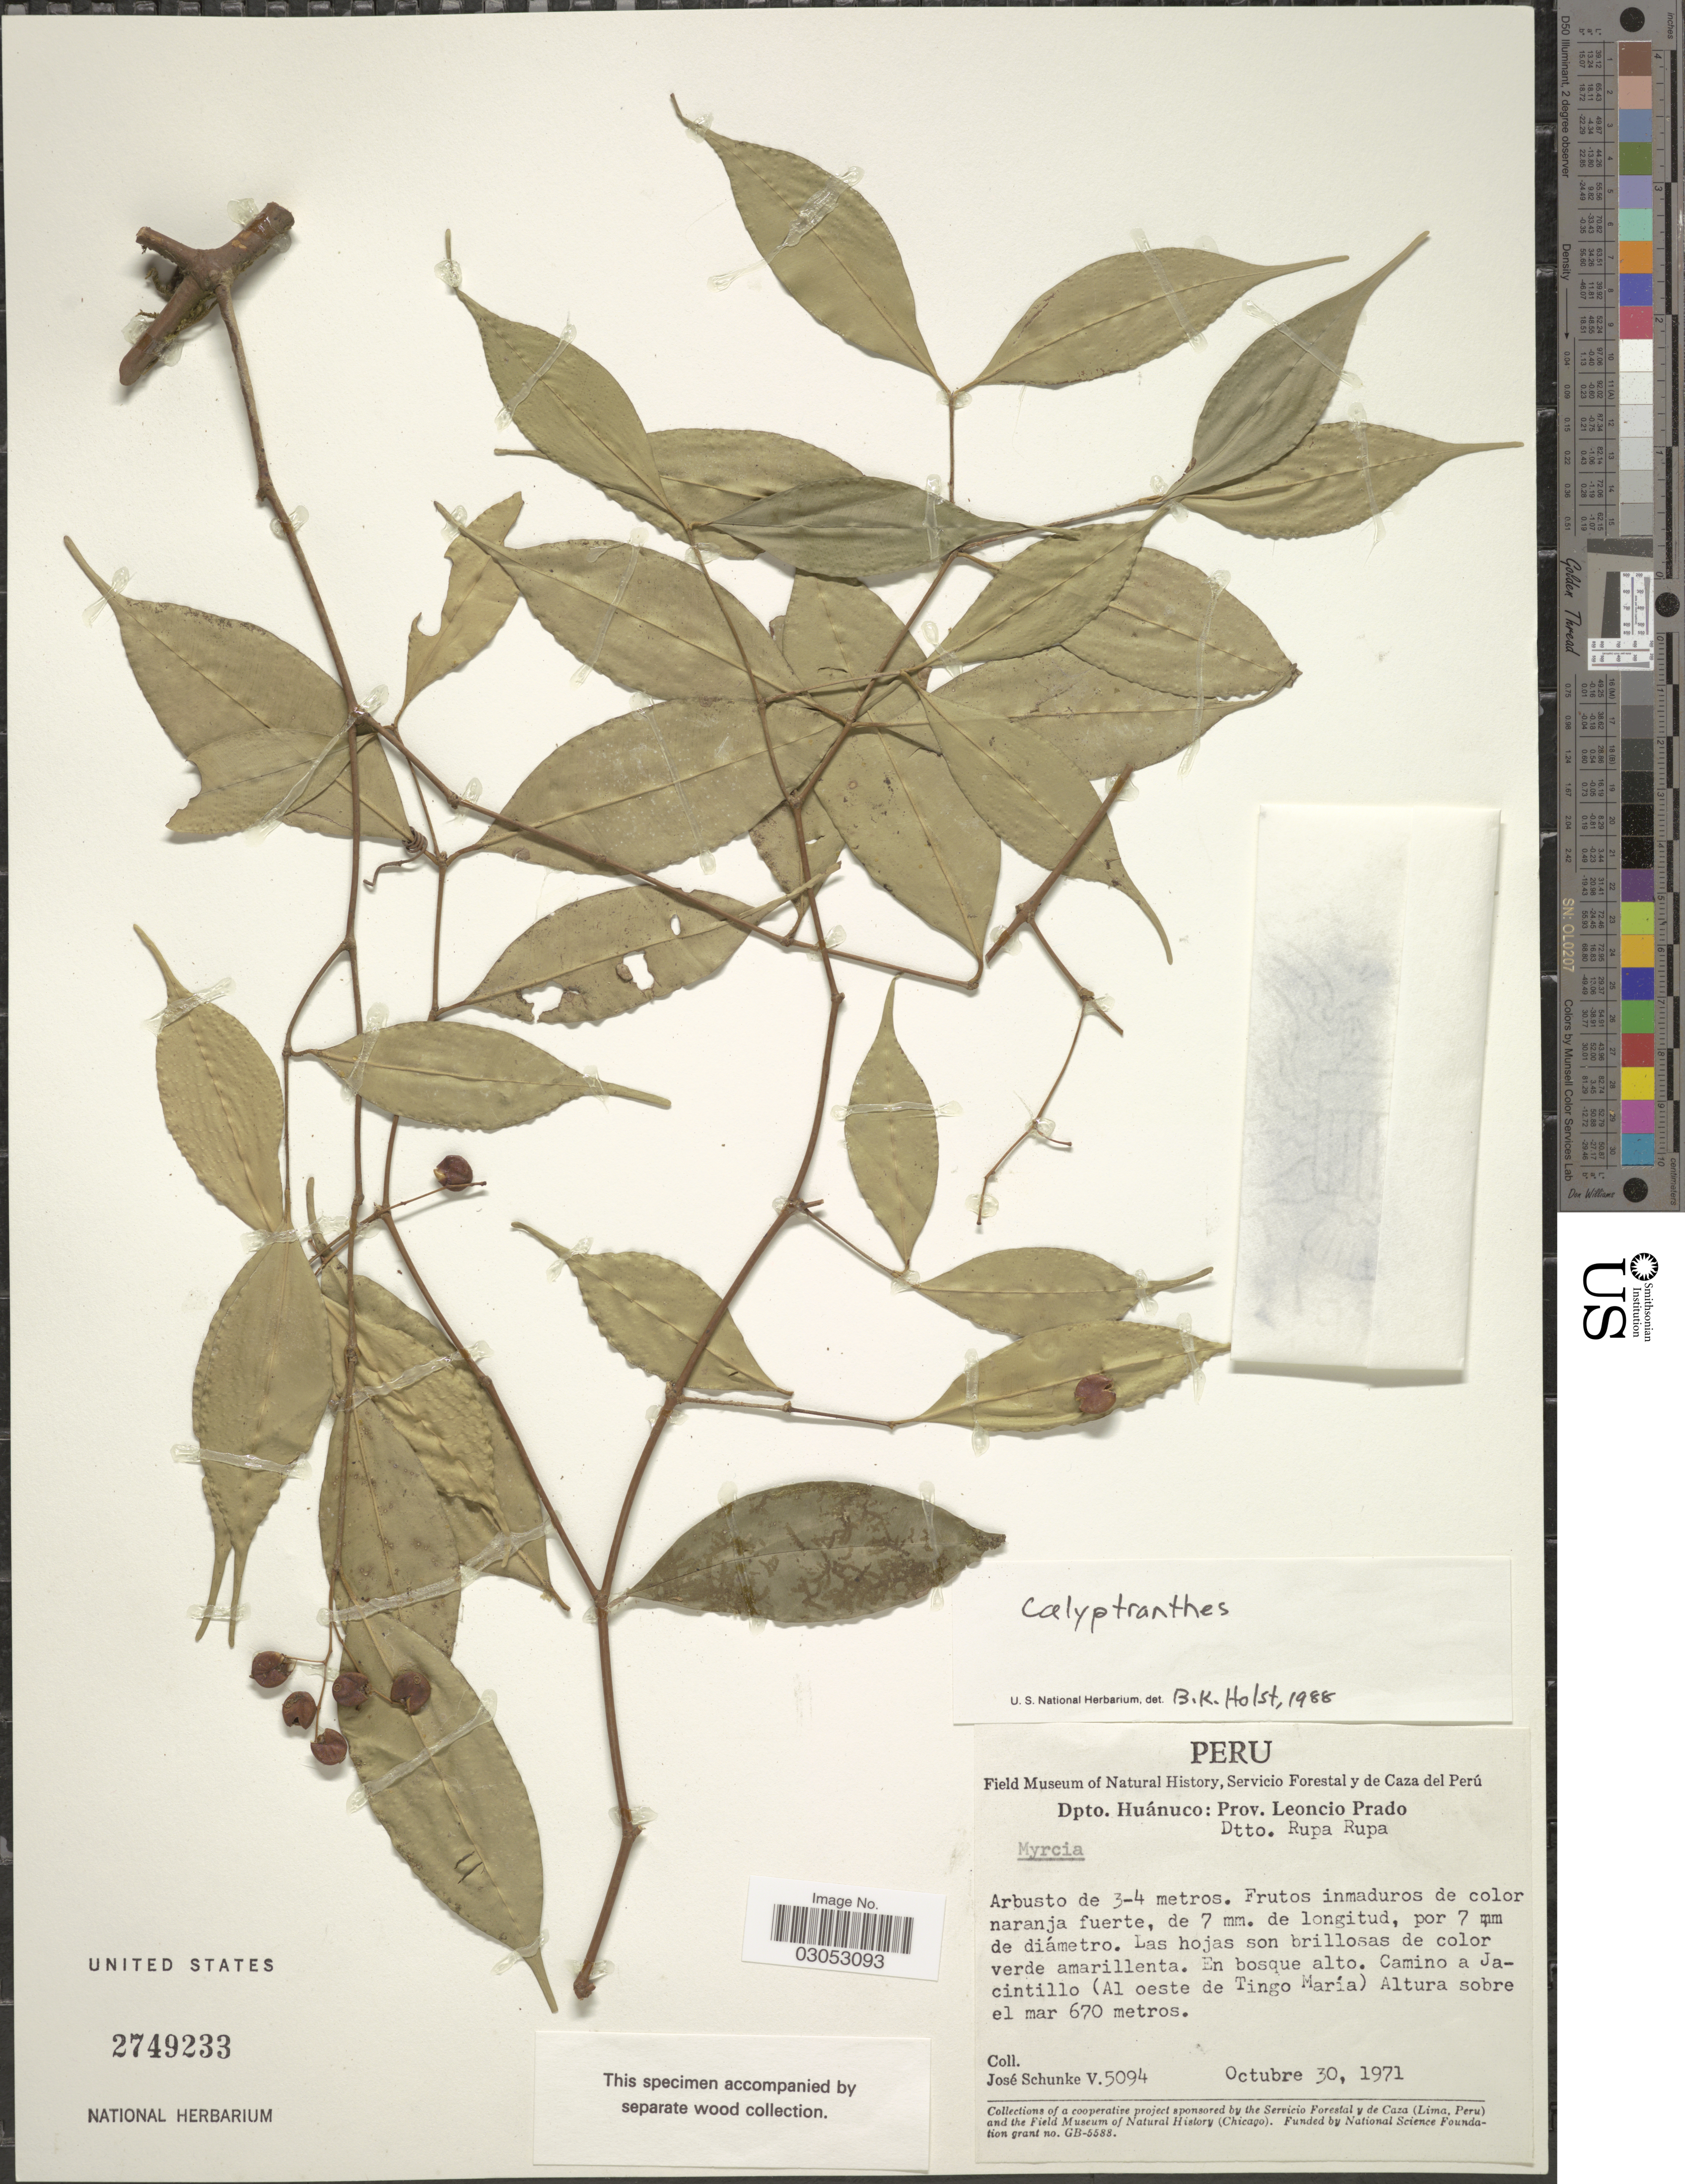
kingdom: Plantae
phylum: Tracheophyta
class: Magnoliopsida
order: Myrtales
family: Myrtaceae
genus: Myrcia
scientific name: Myrcia sp.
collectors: J. Schunke Vigo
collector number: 5094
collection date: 1971-10-30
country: Peru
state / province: Huánuco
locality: Dpto. Huánuco: Prov. Leoncio Prado, Dtto. Rupa Rupa. Camino a Jacintillo (Al oeste de Tingo María).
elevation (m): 670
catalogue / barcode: US 2749233